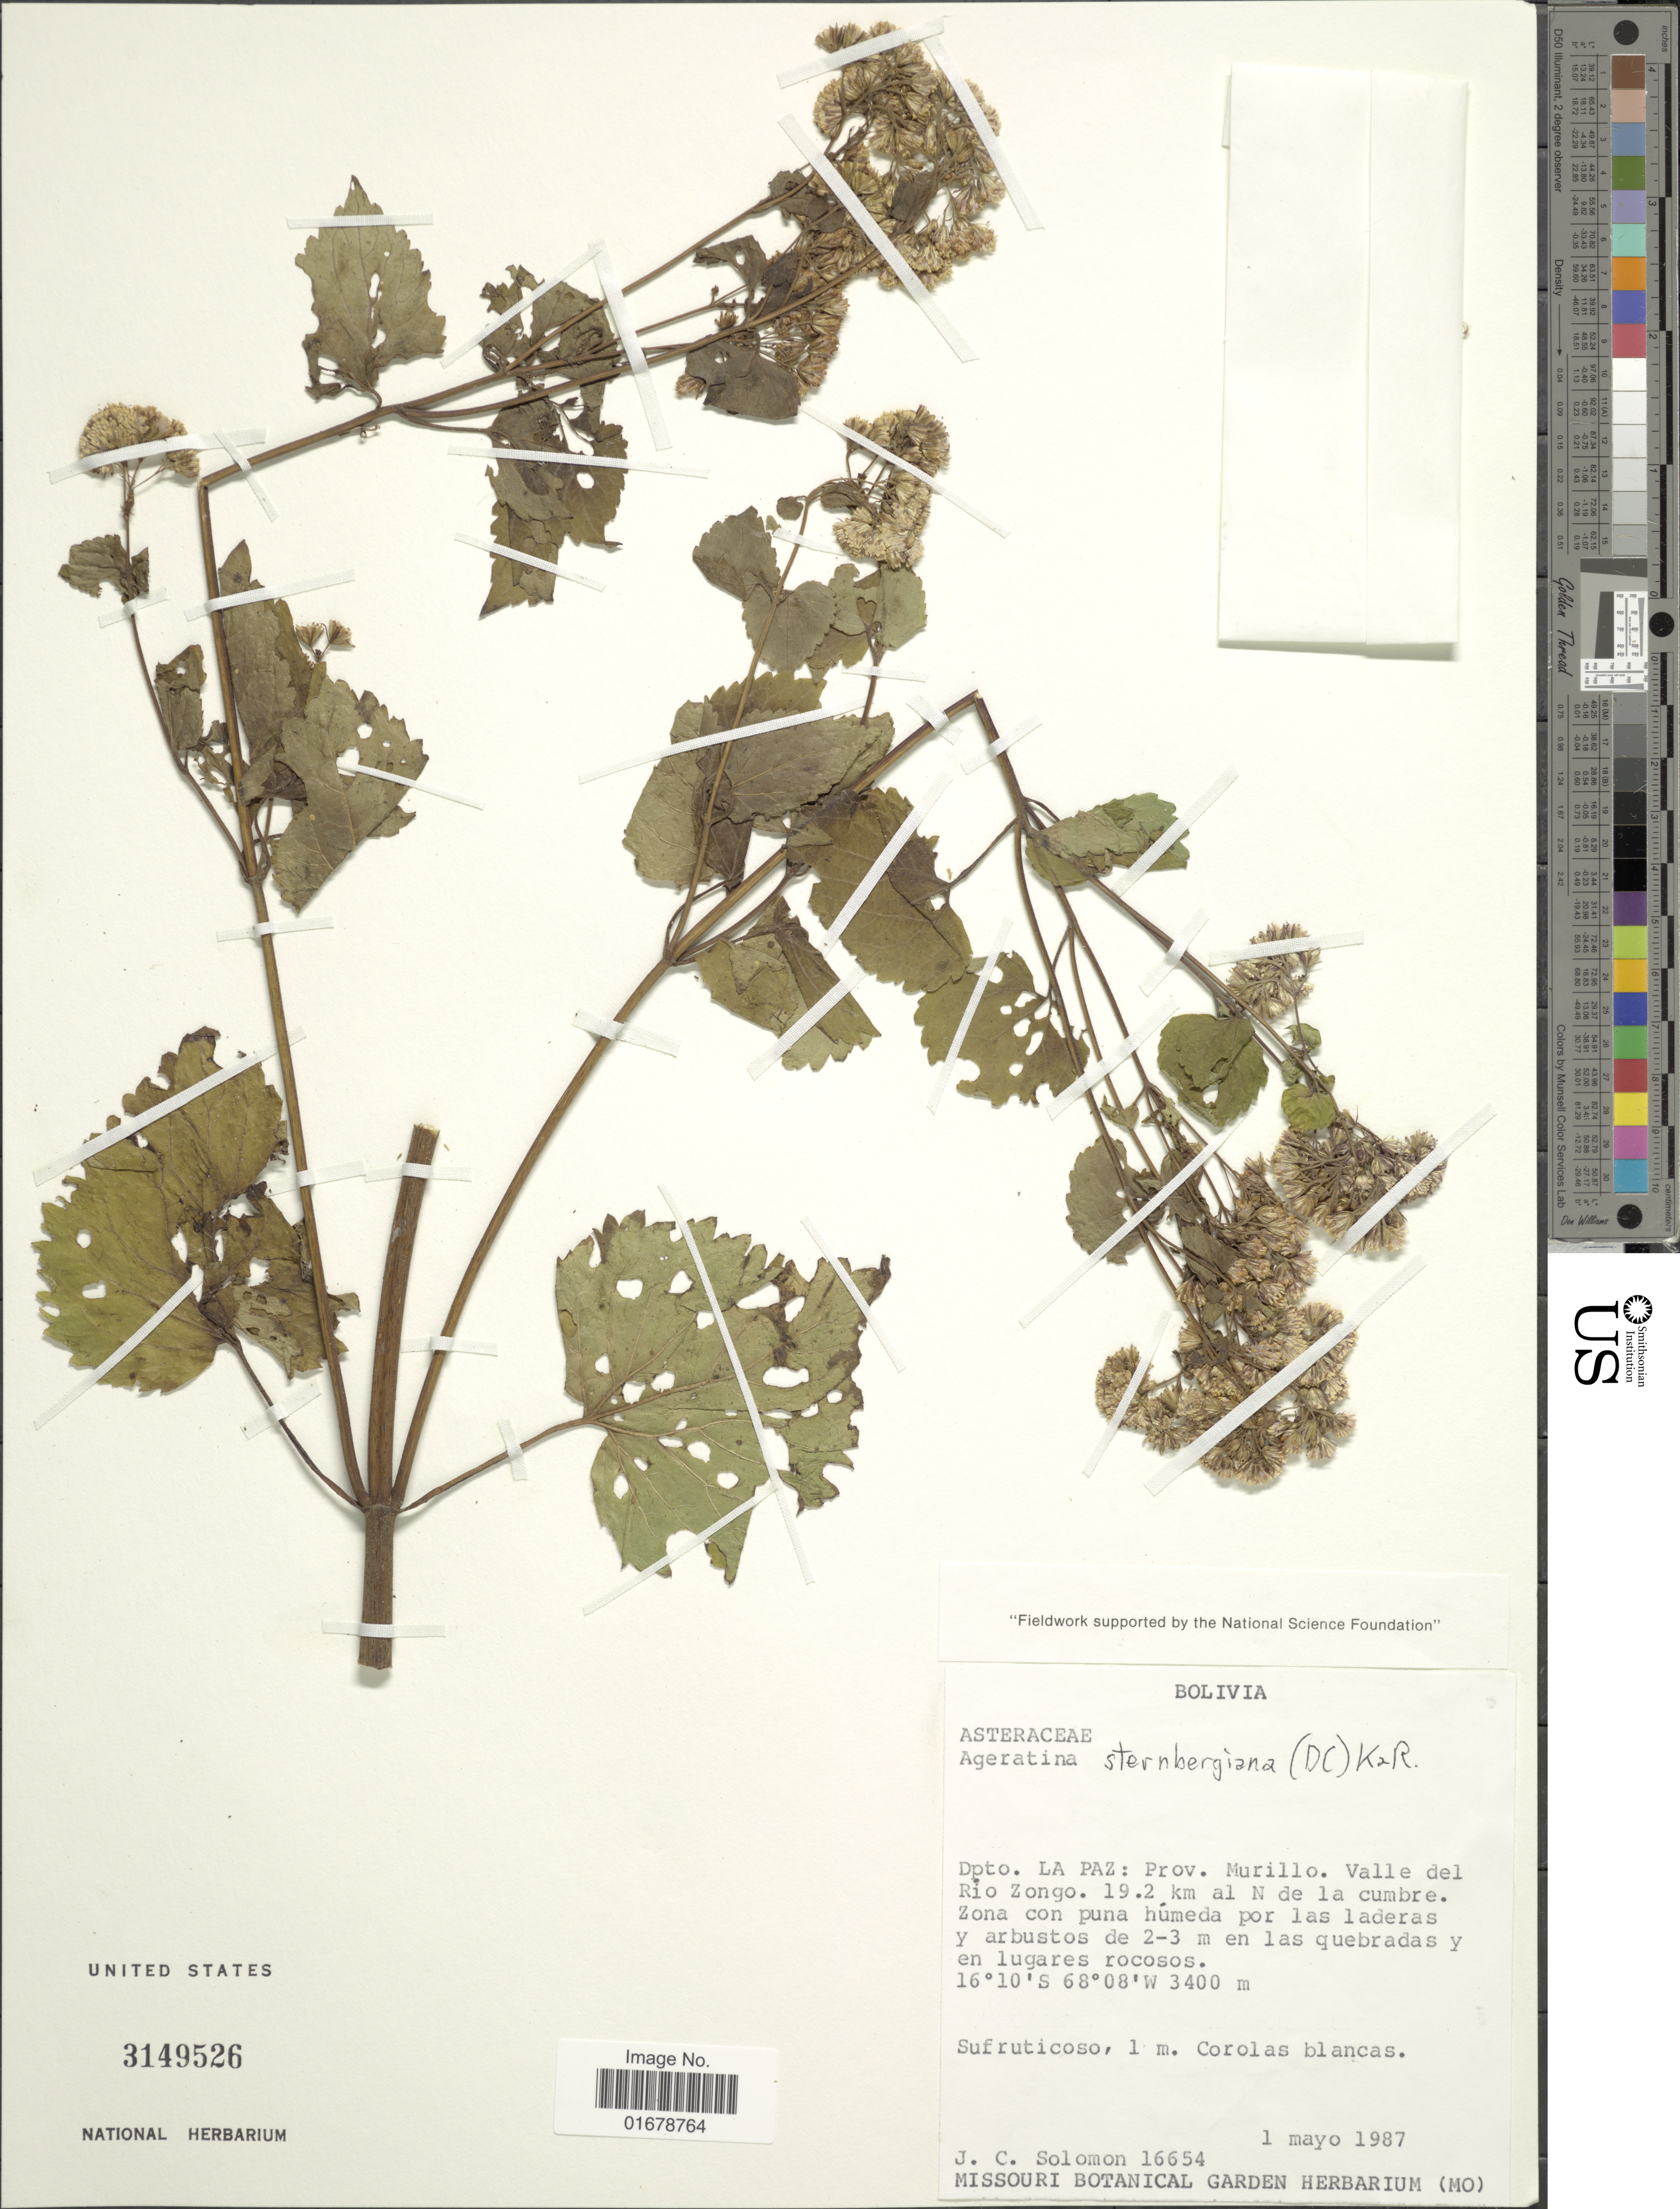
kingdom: Plantae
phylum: Tracheophyta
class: Magnoliopsida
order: Asterales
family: Asteraceae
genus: Ageratina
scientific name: Ageratina sternbergiana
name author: (DC.) R.M. King & H. Rob.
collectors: J. C. Solomon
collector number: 16654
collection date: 1987-05-01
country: Bolivia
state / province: La Paz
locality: Dpto. La Paz prov. Murillo, valle del Rio Zongo, 19.2 km al N de la cumbre. Zona con puna humedo por las laderas y arbustos de 2-3 m en los quebradas y en lagures rocosos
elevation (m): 3400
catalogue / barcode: US 3149526